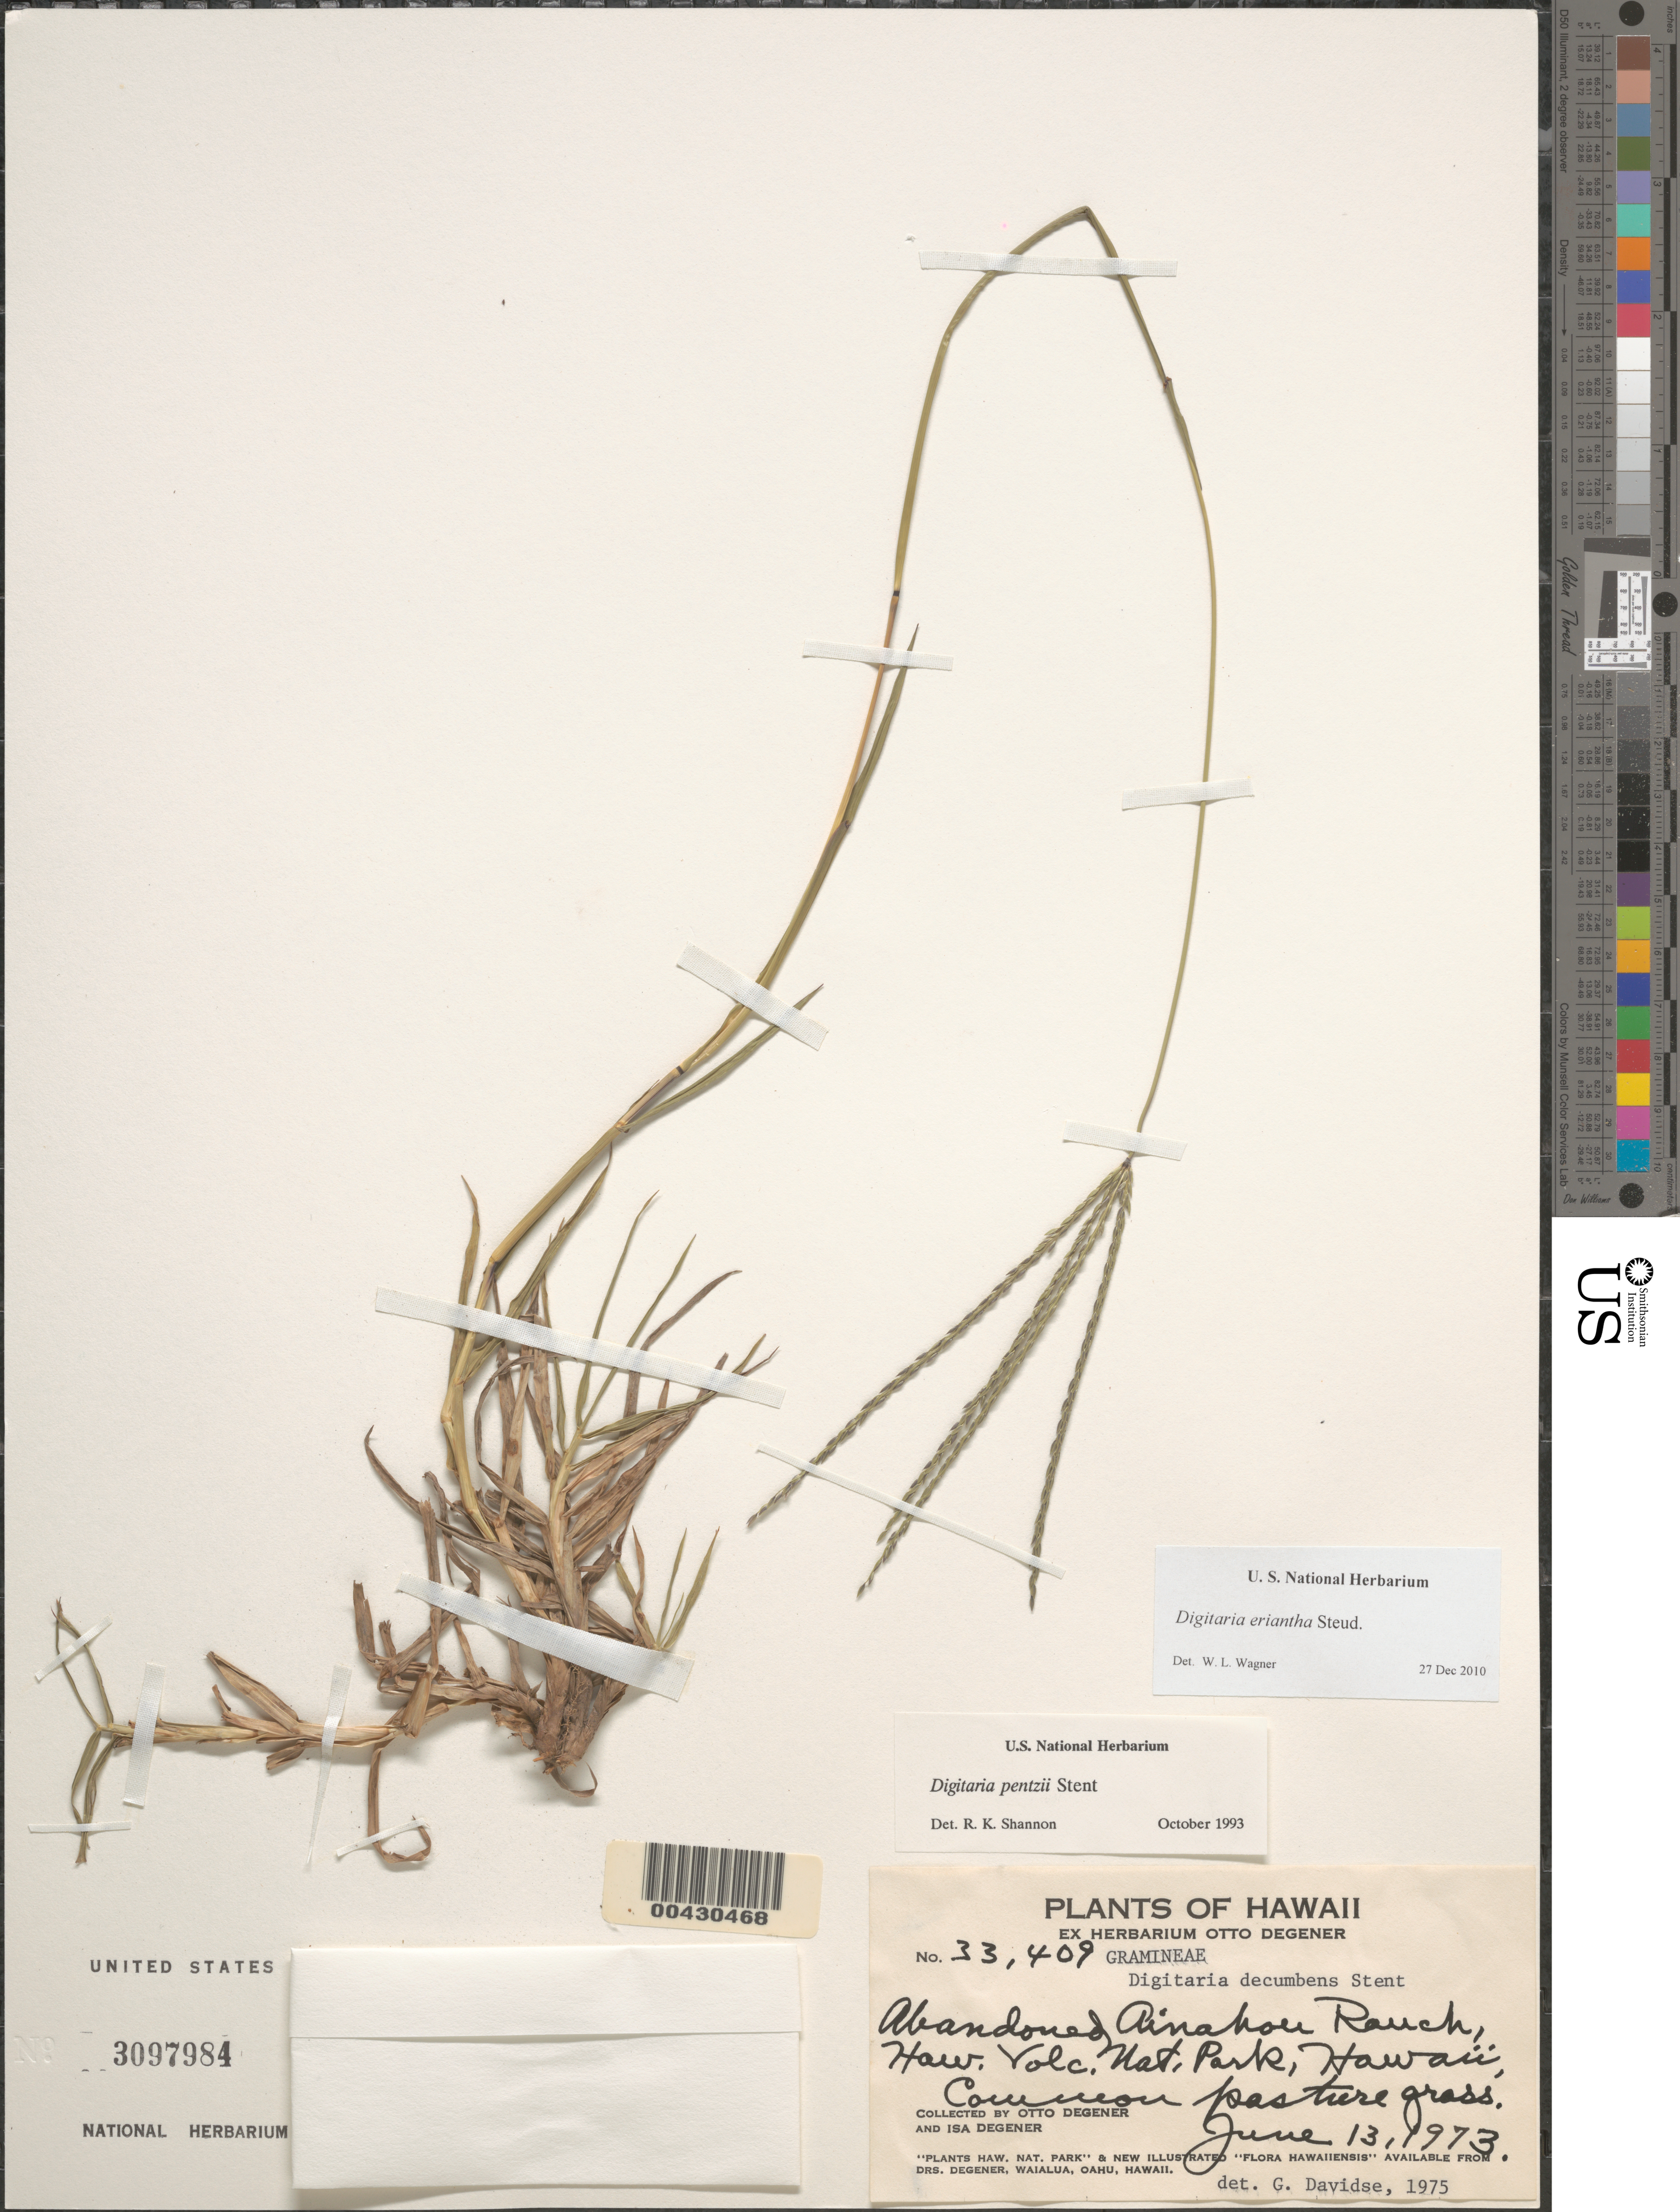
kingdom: Plantae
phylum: Tracheophyta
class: Liliopsida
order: Poales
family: Poaceae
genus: Digitaria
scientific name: Digitaria eriantha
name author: Steud.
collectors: O. Degener & I. Degener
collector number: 33409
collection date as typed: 13 Jun 1973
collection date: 1973-06-13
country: United States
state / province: Hawaii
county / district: Hawaii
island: Hawaii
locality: Ainahou Ranch (abandoned), Haw. Volc. Nat. Park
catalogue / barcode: US 3097984